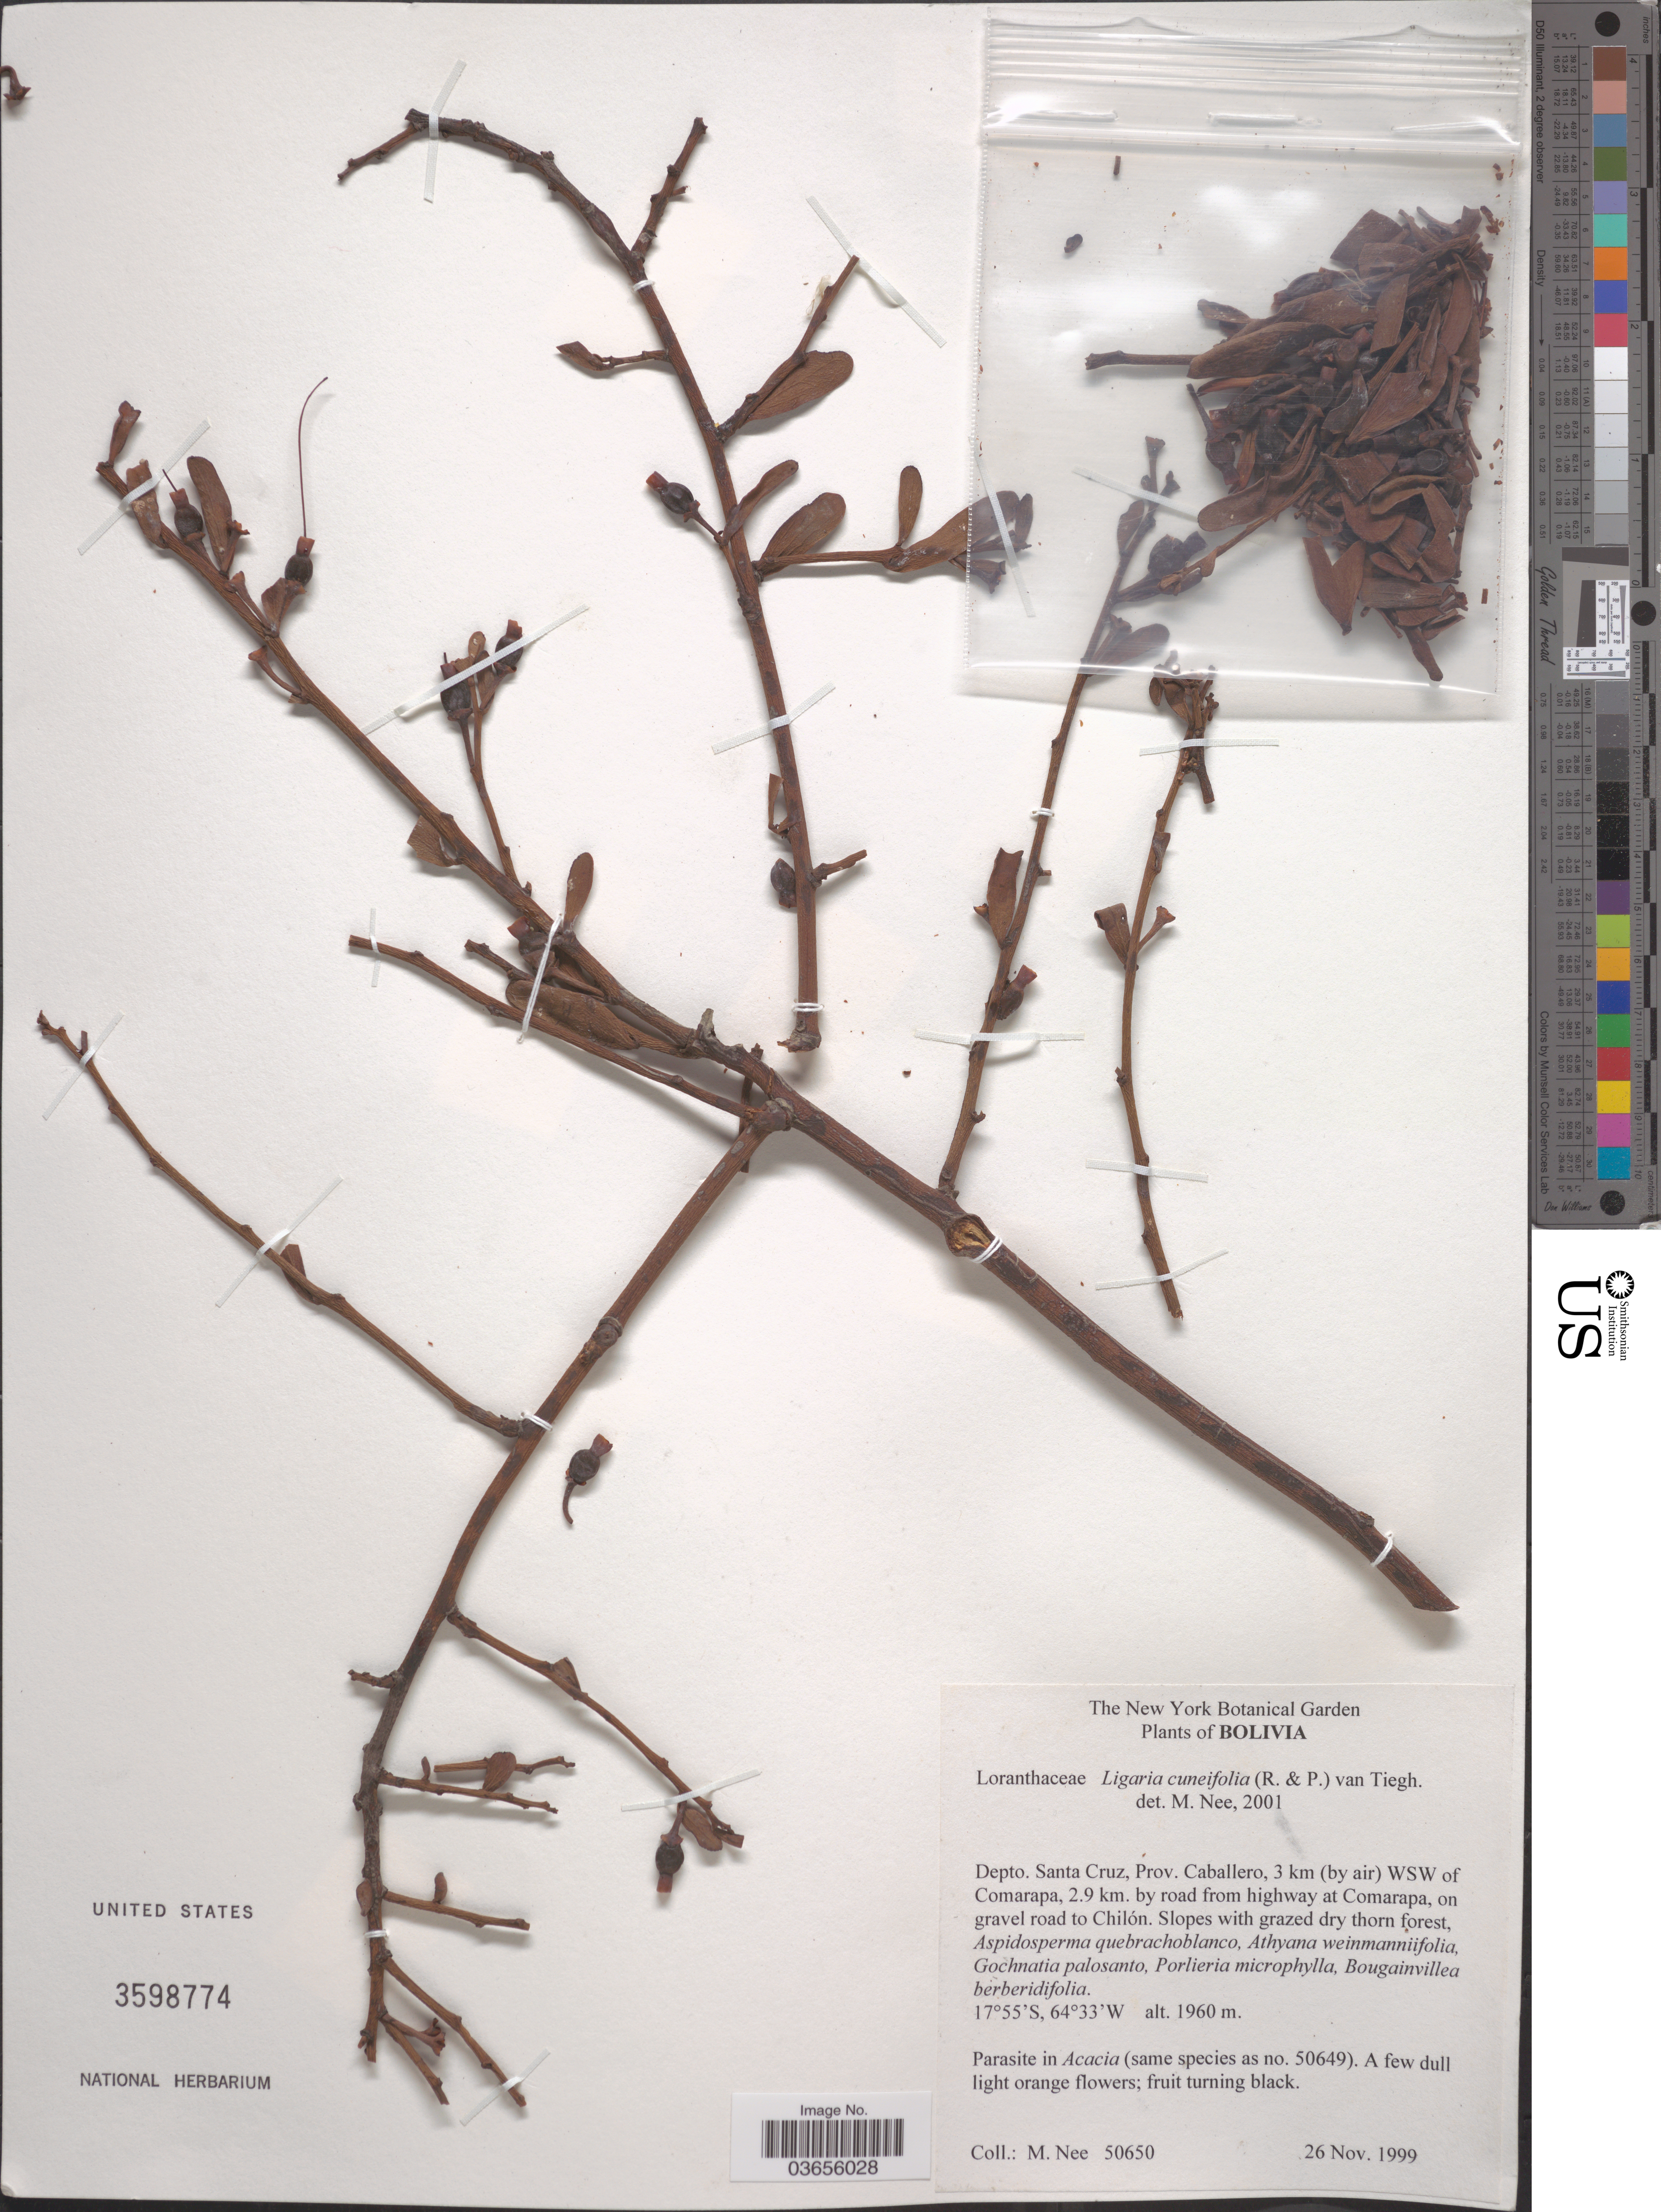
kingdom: Plantae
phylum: Tracheophyta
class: Magnoliopsida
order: Santalales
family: Loranthaceae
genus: Ligaria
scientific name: Ligaria cuneifolia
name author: (Ruiz & Pav.) Tiegh.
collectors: M. Nee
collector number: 50650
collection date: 1999-11-26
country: Bolivia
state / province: Santa Cruz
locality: Depto. Santa Cruz, Prov. Caballero, 3 km (by air) WSW of Comarapa, 2.9 km. by road from highway at Comarapa, on gravel road to Chilón.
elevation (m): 1960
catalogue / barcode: US 3598774